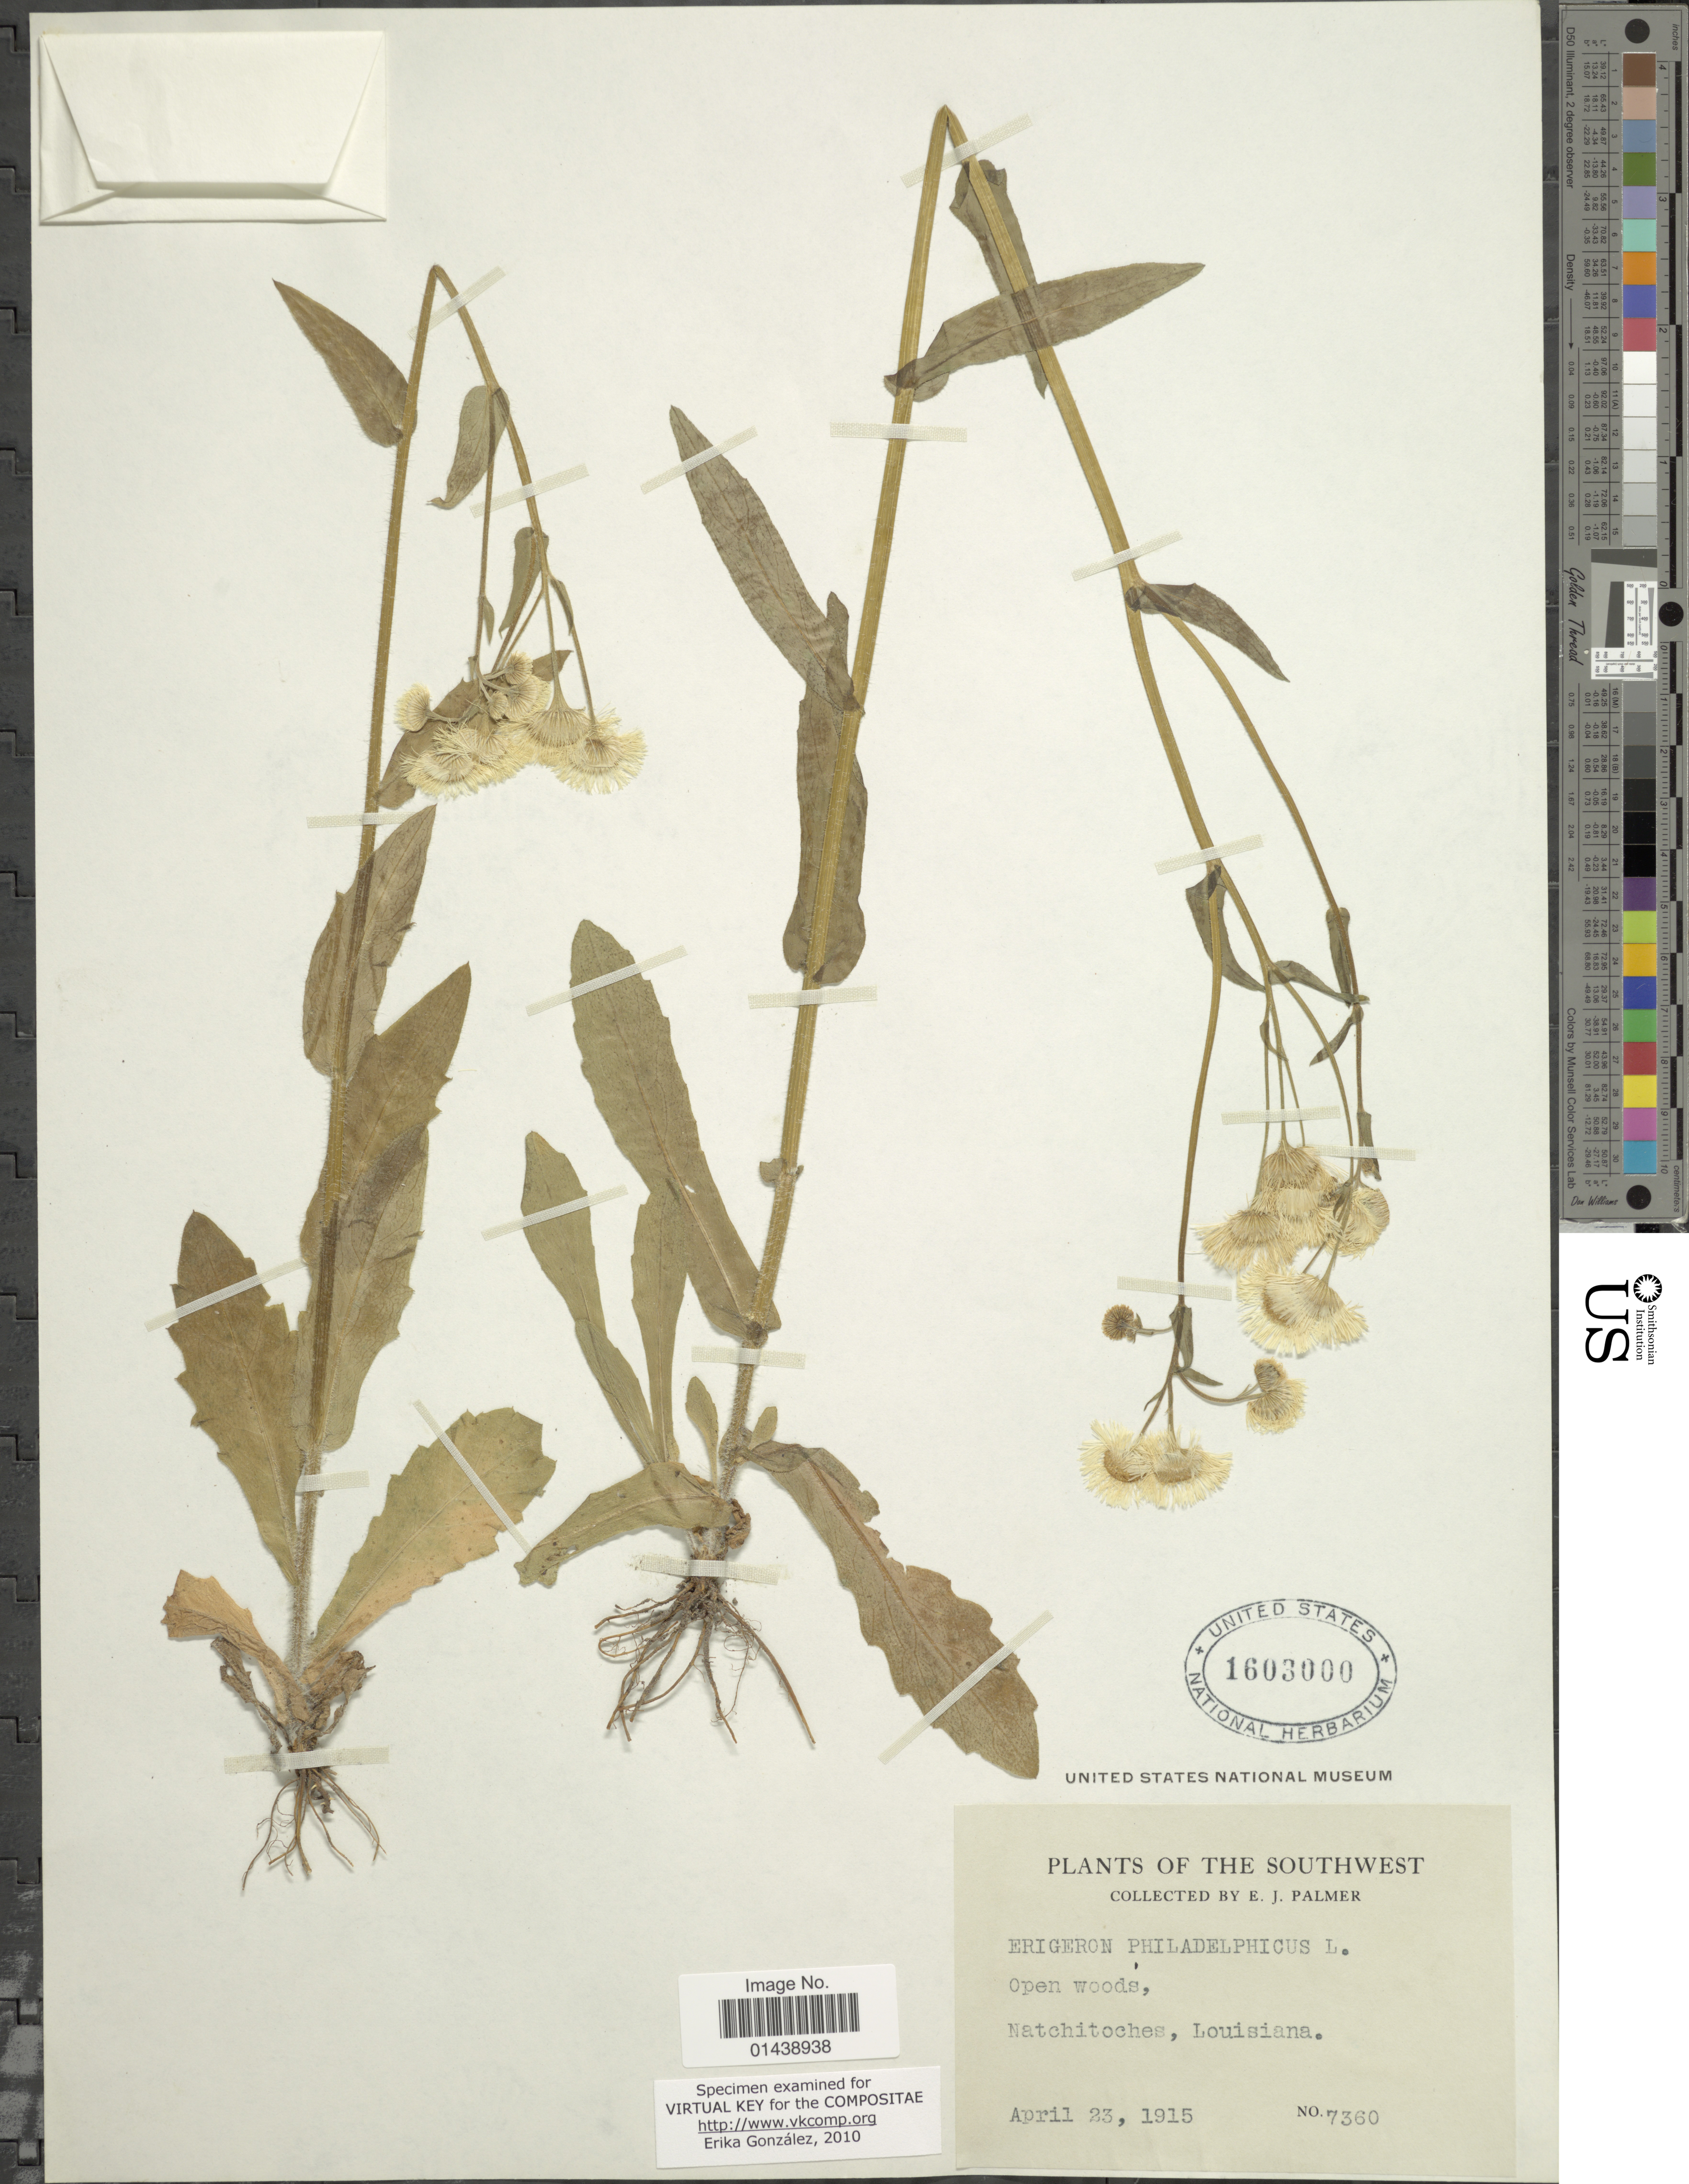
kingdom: Plantae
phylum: Tracheophyta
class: Magnoliopsida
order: Asterales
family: Asteraceae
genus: Erigeron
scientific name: Erigeron philadelphicus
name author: L.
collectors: E. J. Palmer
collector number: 7360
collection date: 1915-04-23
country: United States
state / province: Louisiana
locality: Southwest. Natchitoches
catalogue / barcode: US 1603000